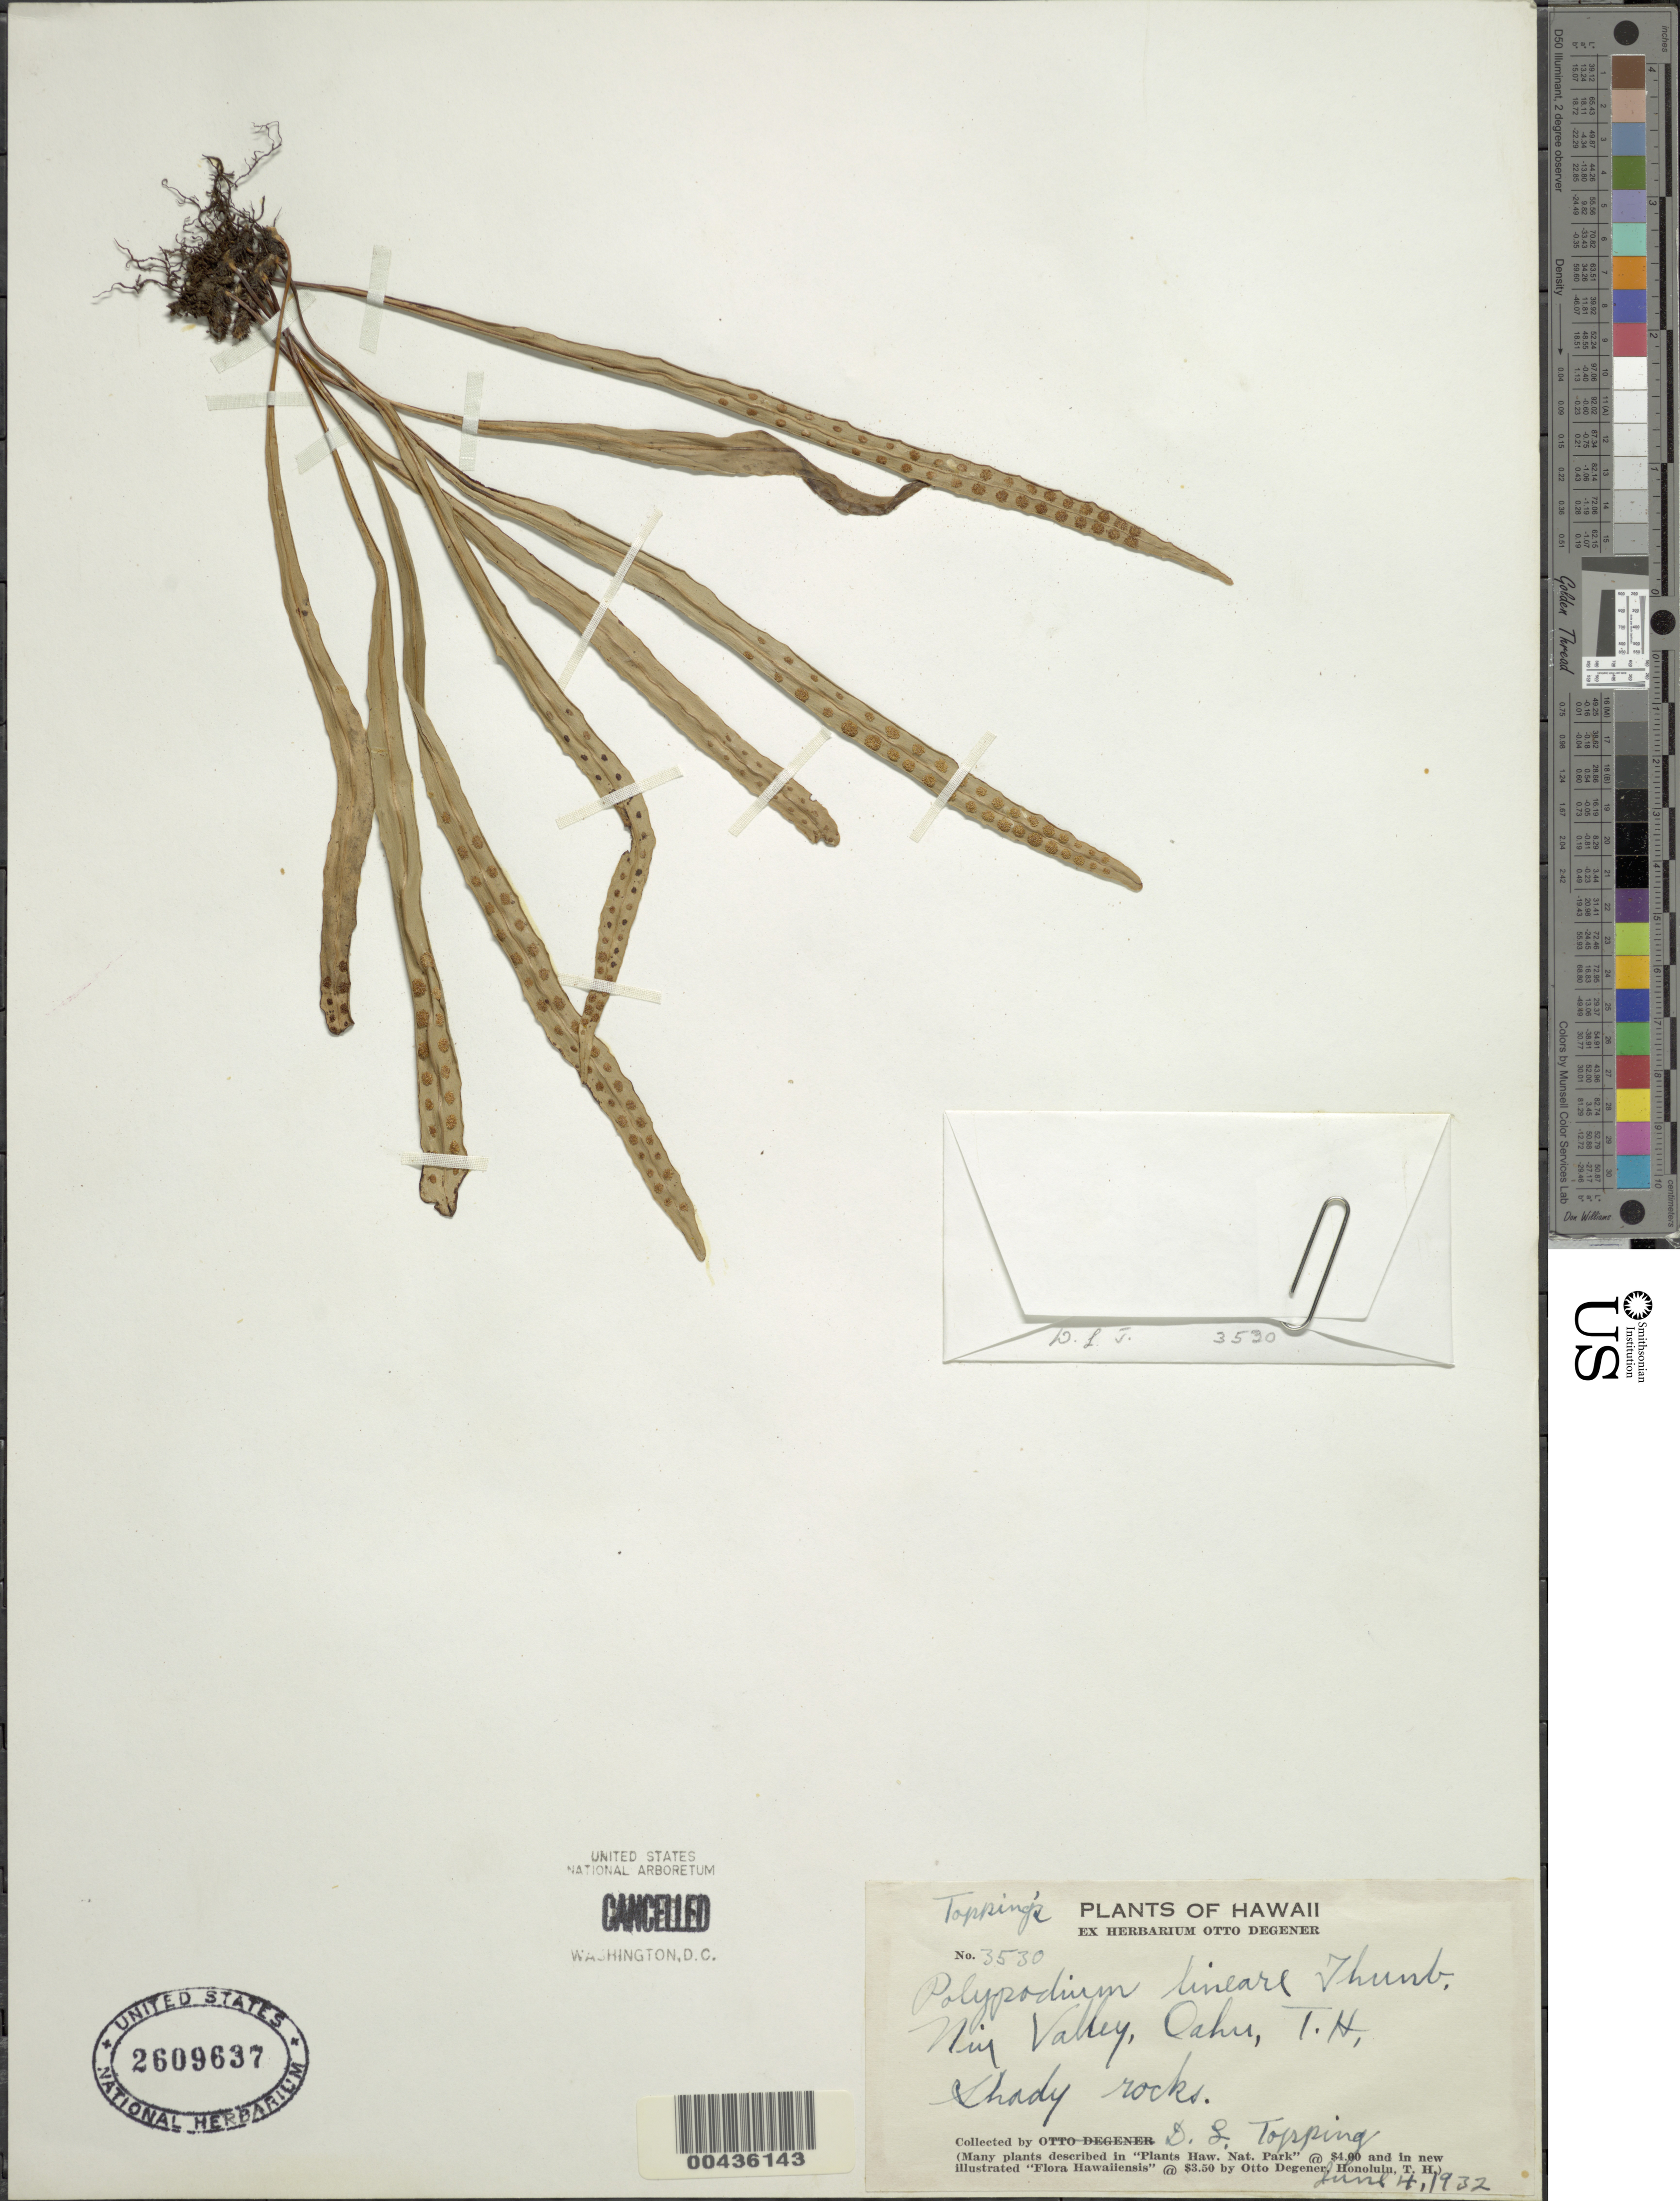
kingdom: Plantae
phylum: Tracheophyta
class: Polypodiopsida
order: Polypodiales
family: Polypodiaceae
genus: Lepisorus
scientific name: Lepisorus thunbergianus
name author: (Kaulf.) Ching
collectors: D. L. Topping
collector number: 3530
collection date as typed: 4 Jun 1932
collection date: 1932-06-04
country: United States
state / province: Hawaii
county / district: Honolulu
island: Oahu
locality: Niu Valley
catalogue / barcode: US 2609637